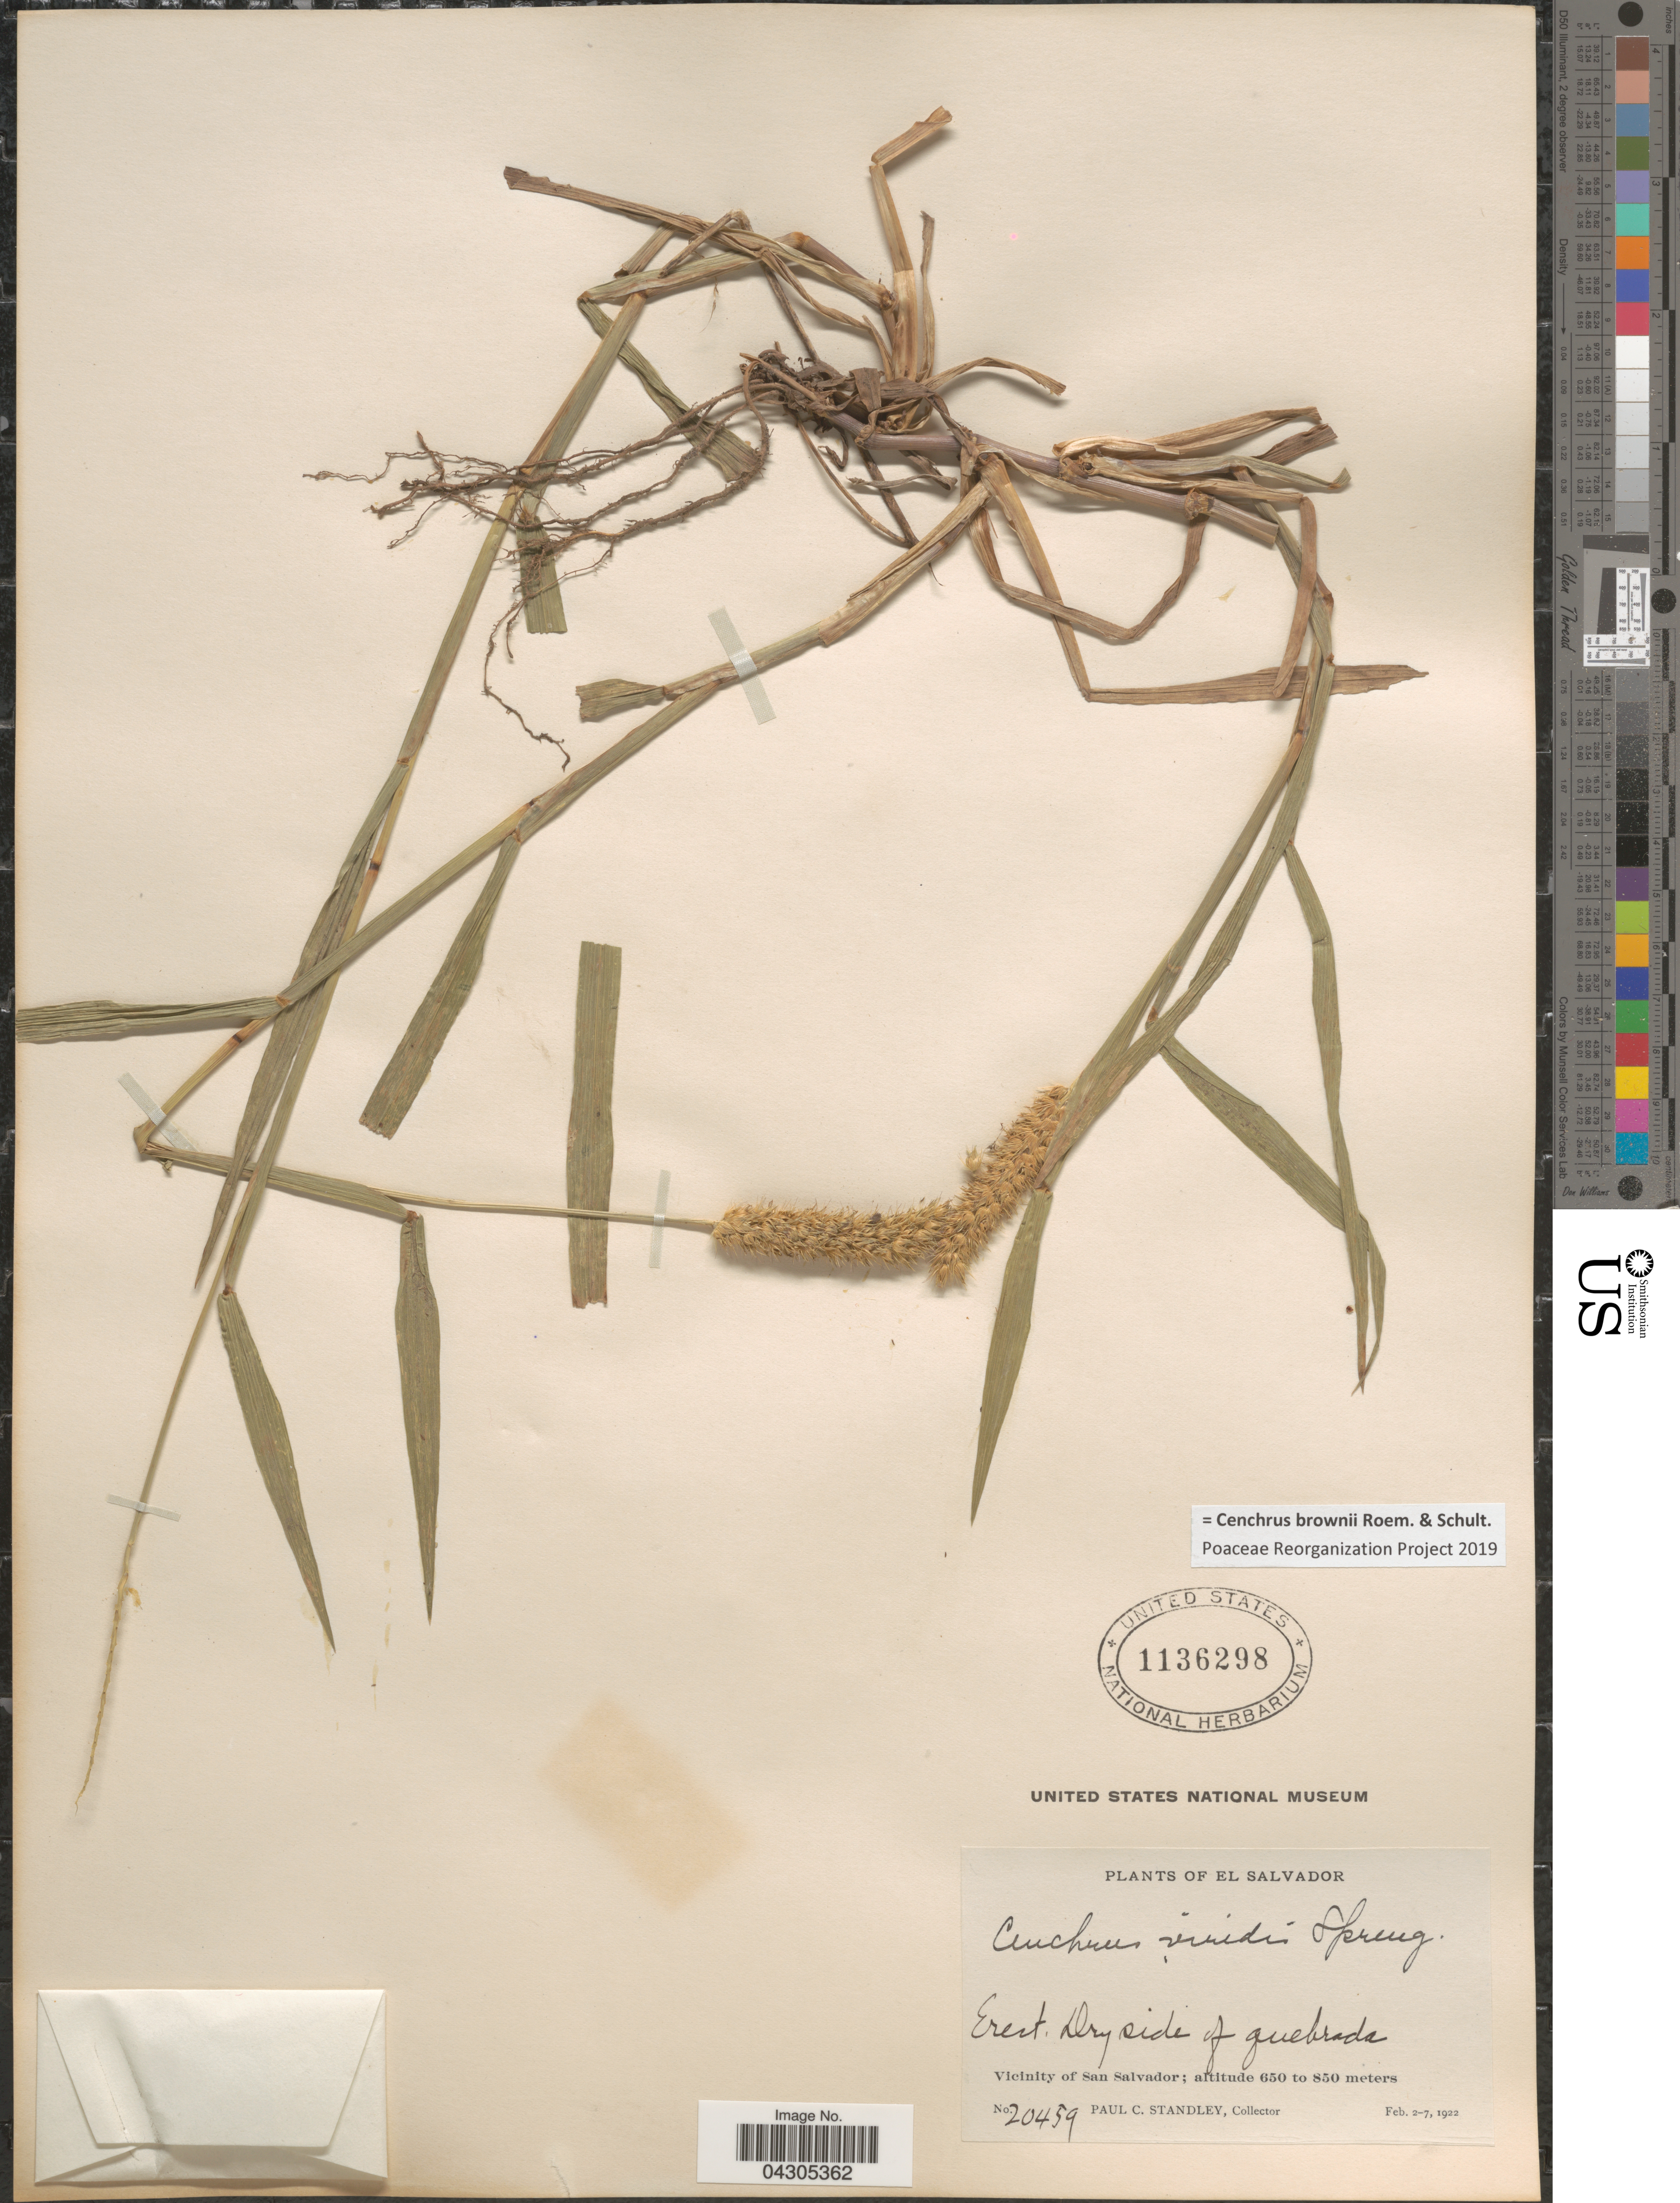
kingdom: Plantae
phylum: Tracheophyta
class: Liliopsida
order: Poales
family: Poaceae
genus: Cenchrus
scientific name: Cenchrus brownii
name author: Roem. & Schult.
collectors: P. C. Standley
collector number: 20459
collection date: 1922-02-02/1922-02-07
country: El Salvador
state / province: San Salvador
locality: Dry side of quebrada. Vicinity of San Salvador.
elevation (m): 650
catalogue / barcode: US 1136298